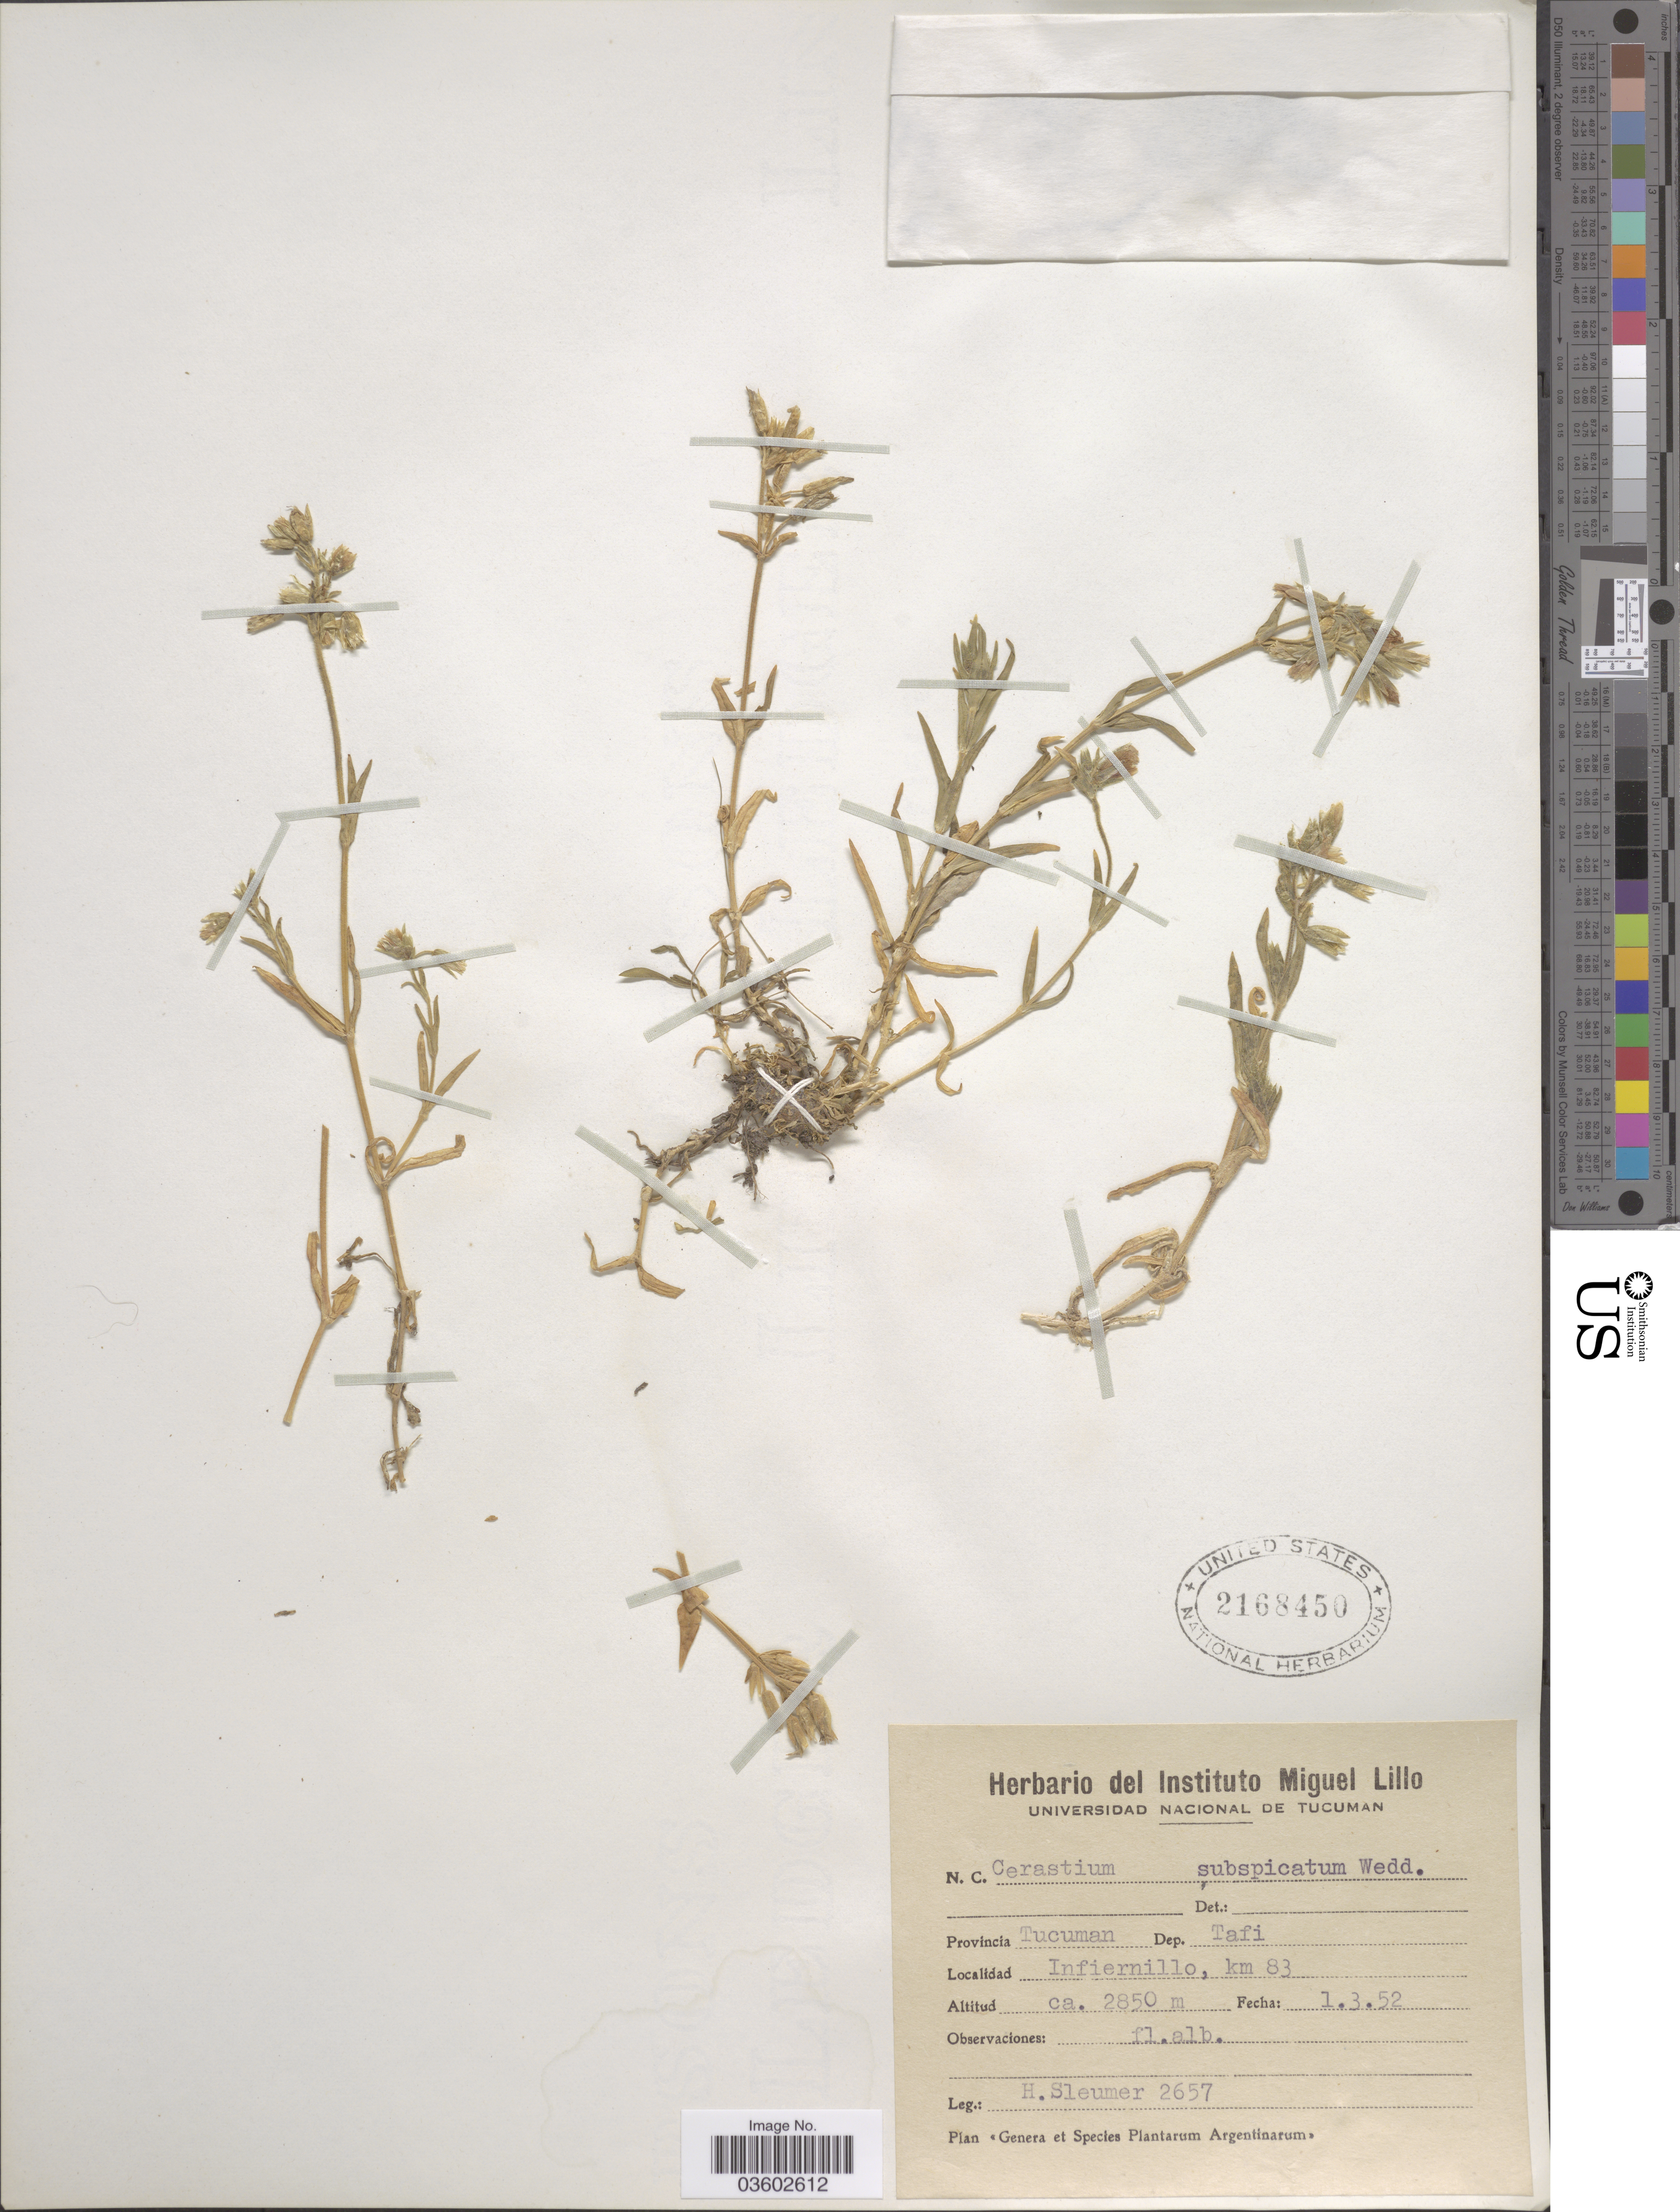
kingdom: Plantae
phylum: Tracheophyta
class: Magnoliopsida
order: Caryophyllales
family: Caryophyllaceae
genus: Cerastium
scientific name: Cerastium subspicatum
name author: Wedd.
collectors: H. O. Sleumer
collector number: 2657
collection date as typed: Transcribed d/m/y: 1/3/52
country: Argentina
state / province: Tucuman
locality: Dep. Tafi. Infiernillo, km 83.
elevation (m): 2850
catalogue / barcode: US 2168450